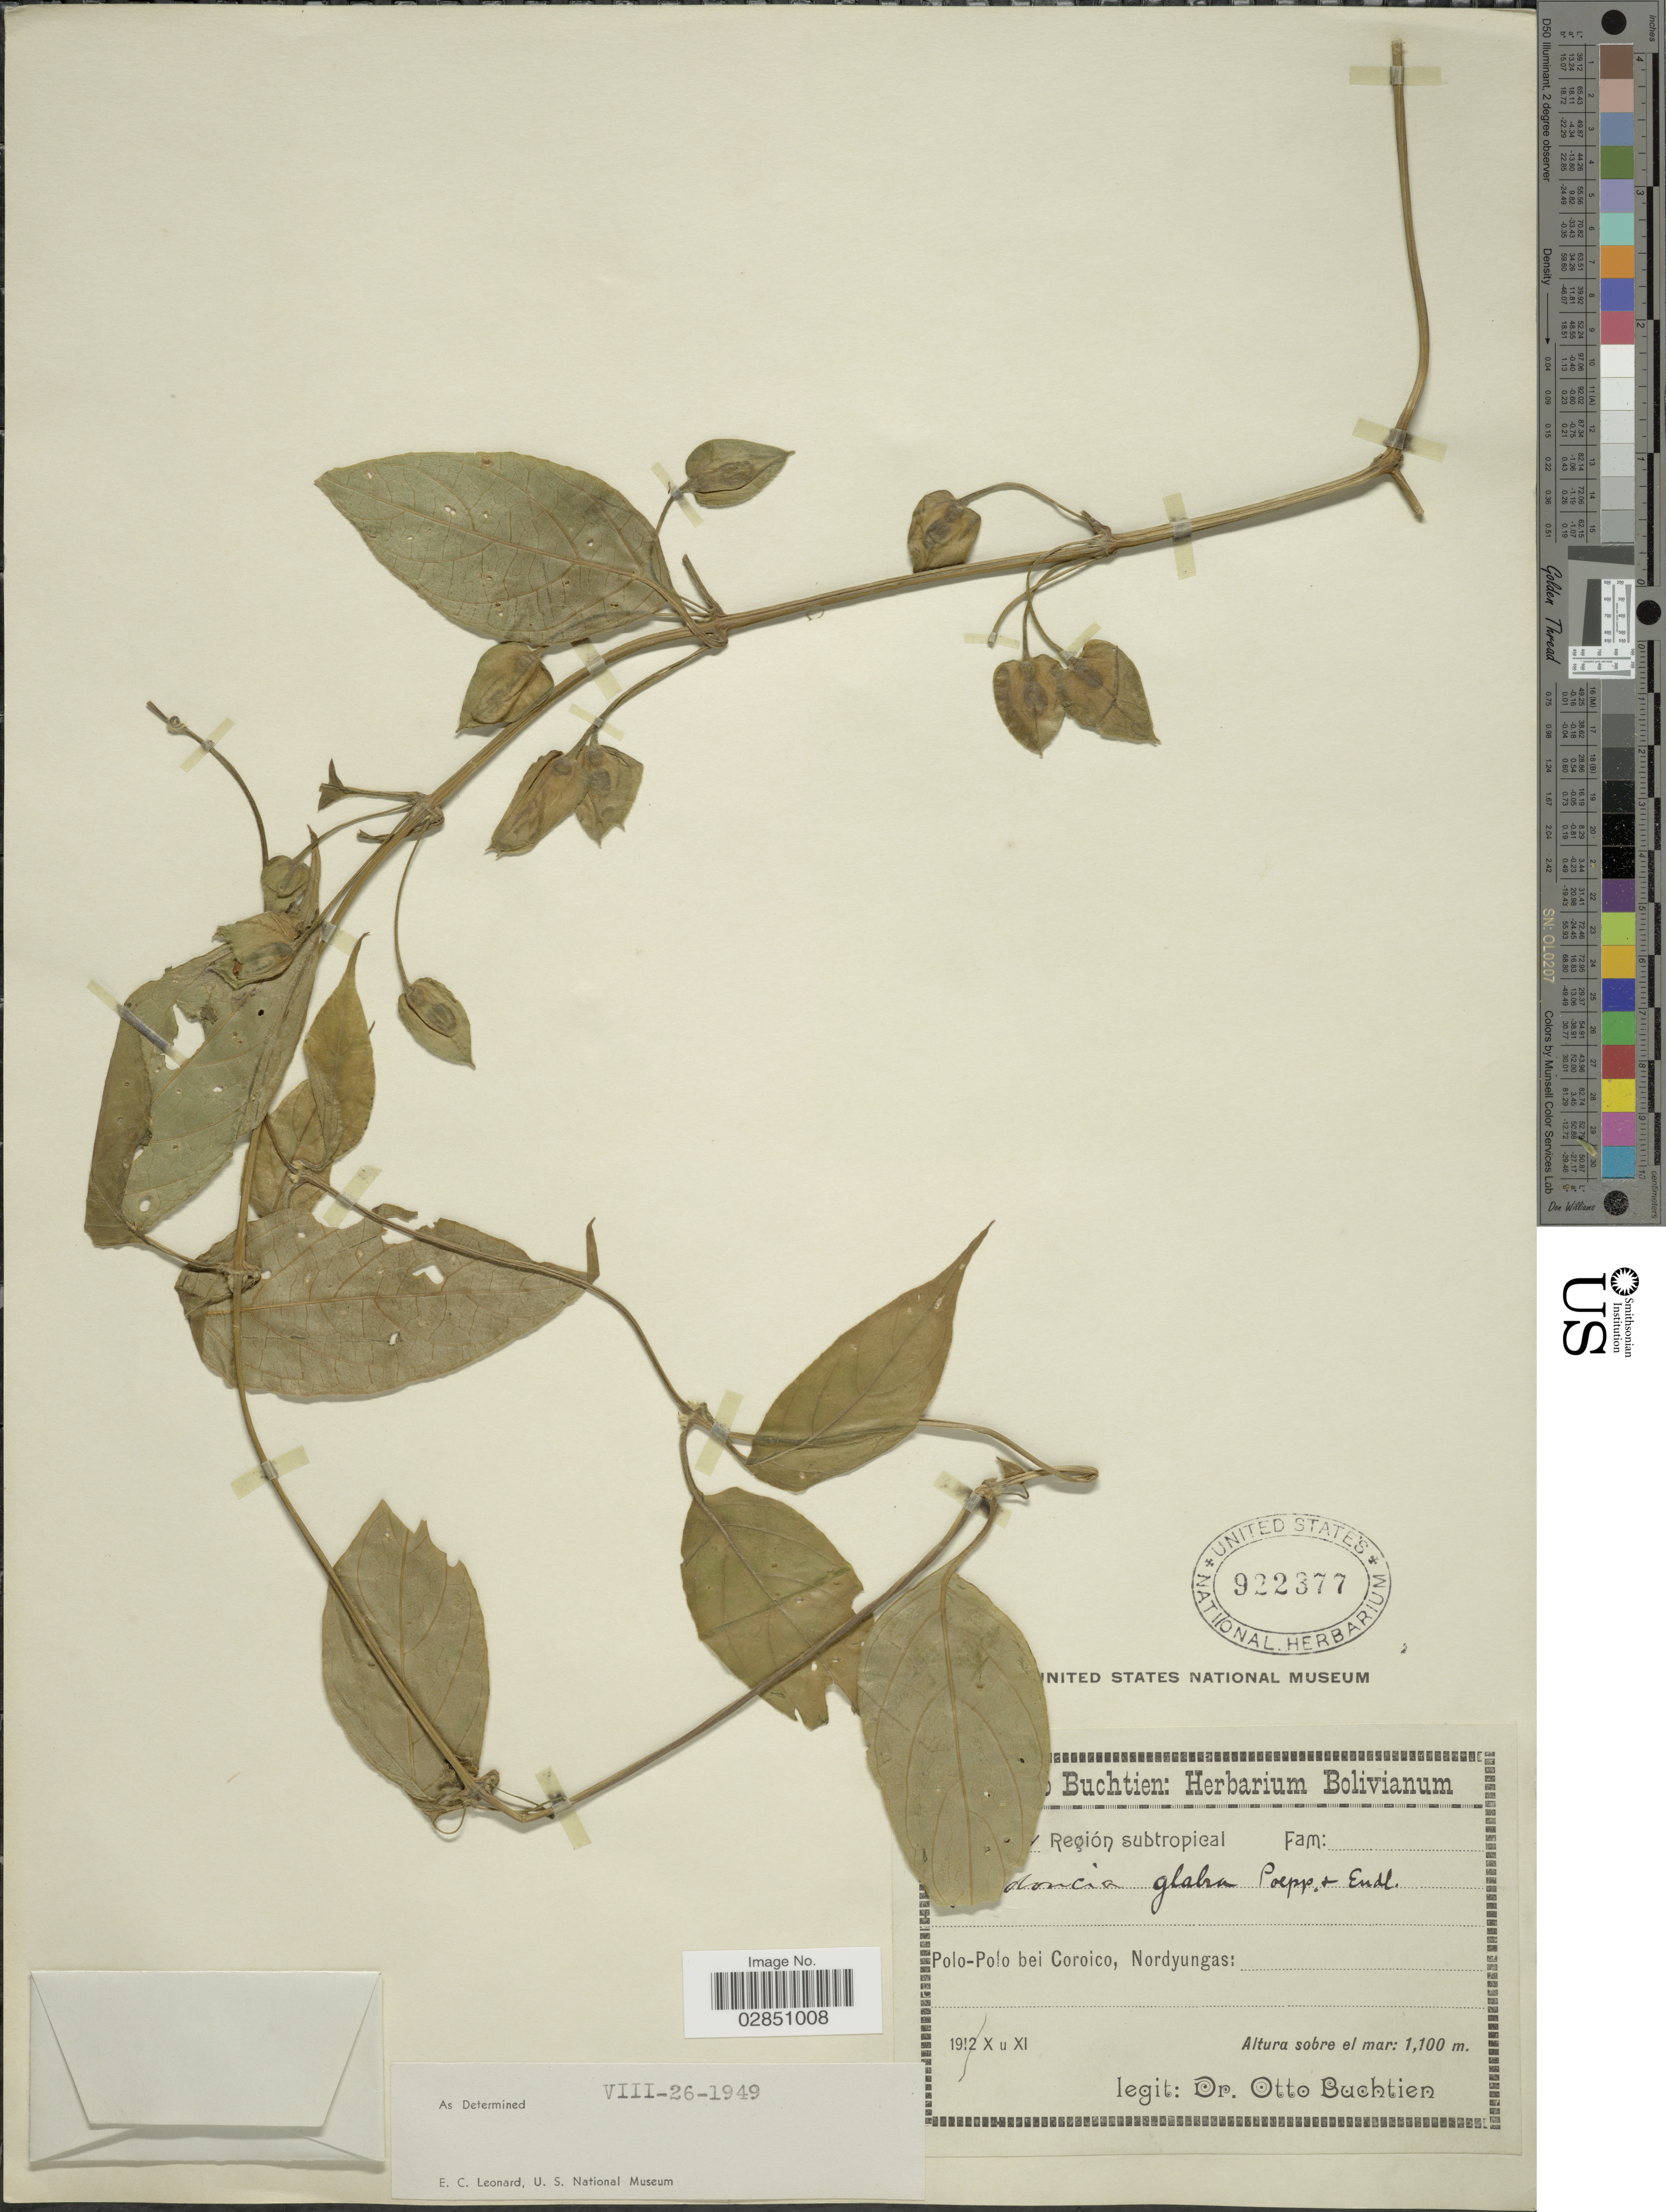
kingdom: Plantae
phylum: Tracheophyta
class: Magnoliopsida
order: Lamiales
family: Acanthaceae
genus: Mendoncia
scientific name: Mendoncia glabra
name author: (Poepp. & Endl.) Nees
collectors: O. Buchtien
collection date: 1912-10/1912-11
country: Bolivia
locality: Polo-Polo bei Coroico, Nordyungas.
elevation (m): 1100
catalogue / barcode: US 922377